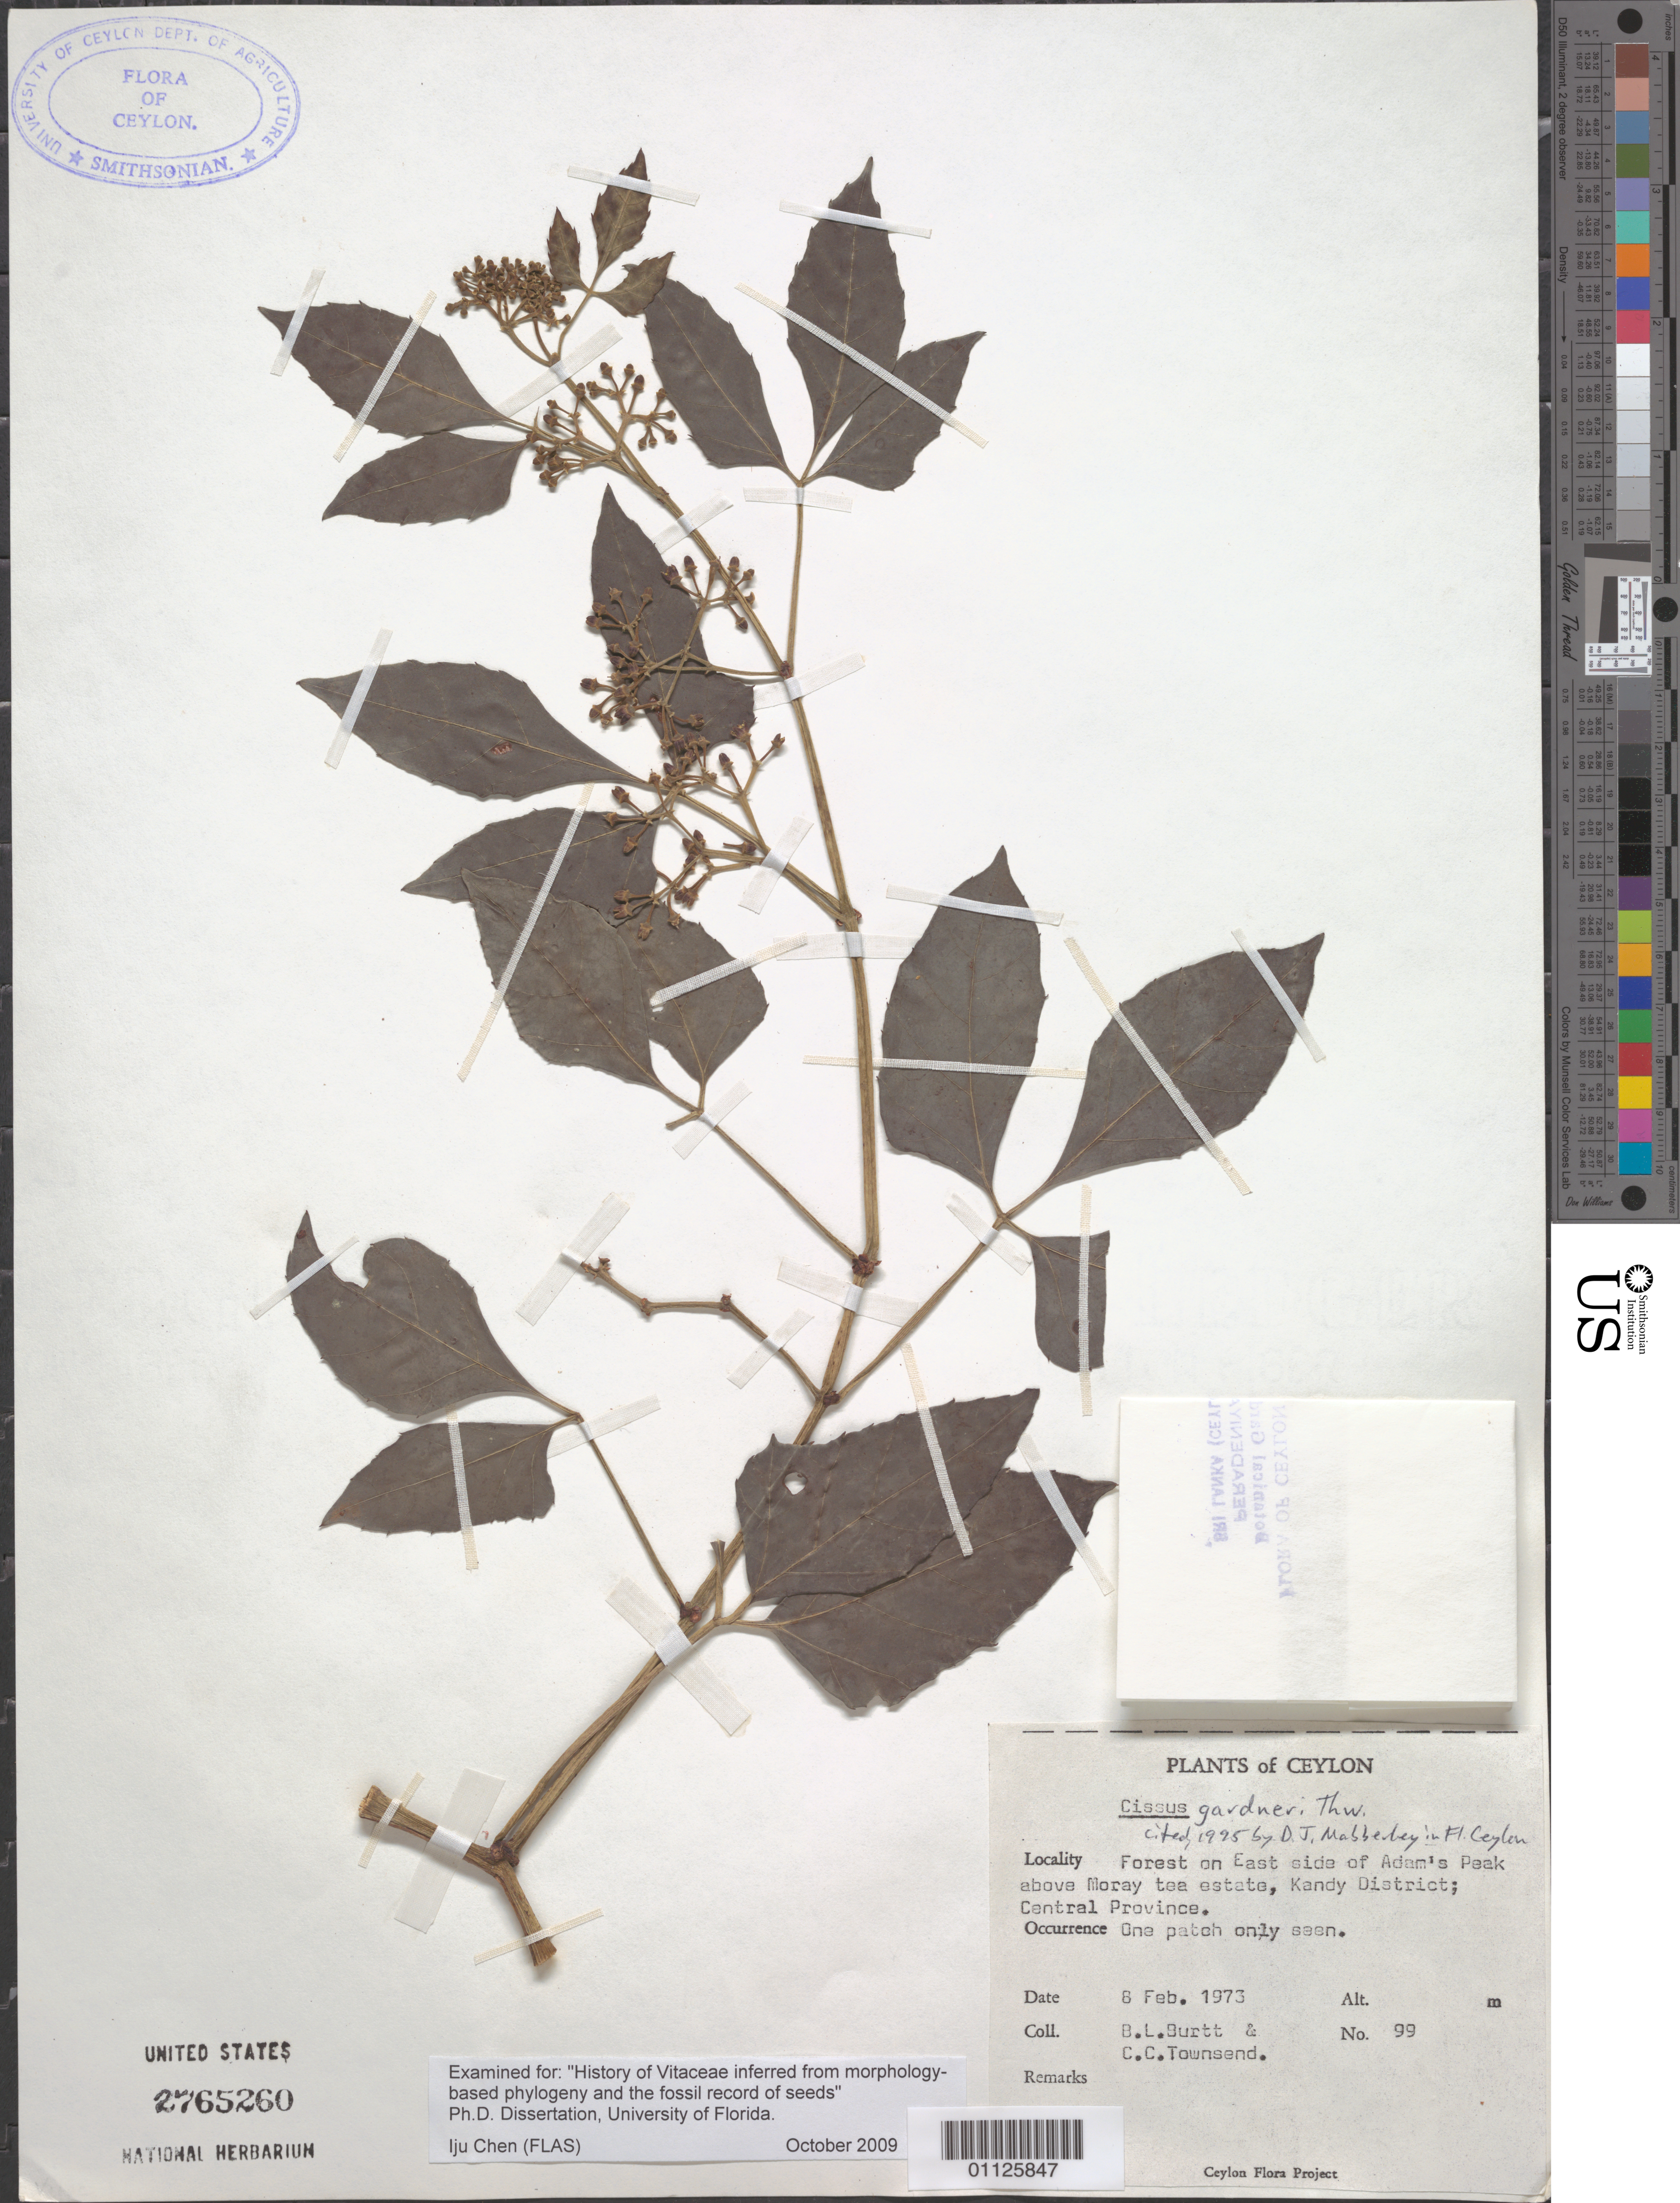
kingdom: Plantae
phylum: Tracheophyta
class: Magnoliopsida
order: Vitales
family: Vitaceae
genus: Cissus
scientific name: Cissus gardneri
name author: Thwaites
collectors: B. L. Burtt & C. C. Townsend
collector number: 99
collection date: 1973-02-08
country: Sri Lanka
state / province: Central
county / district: Kandy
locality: Forest on E side of Adam's Peak above Moray tea estate.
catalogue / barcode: US 2765260